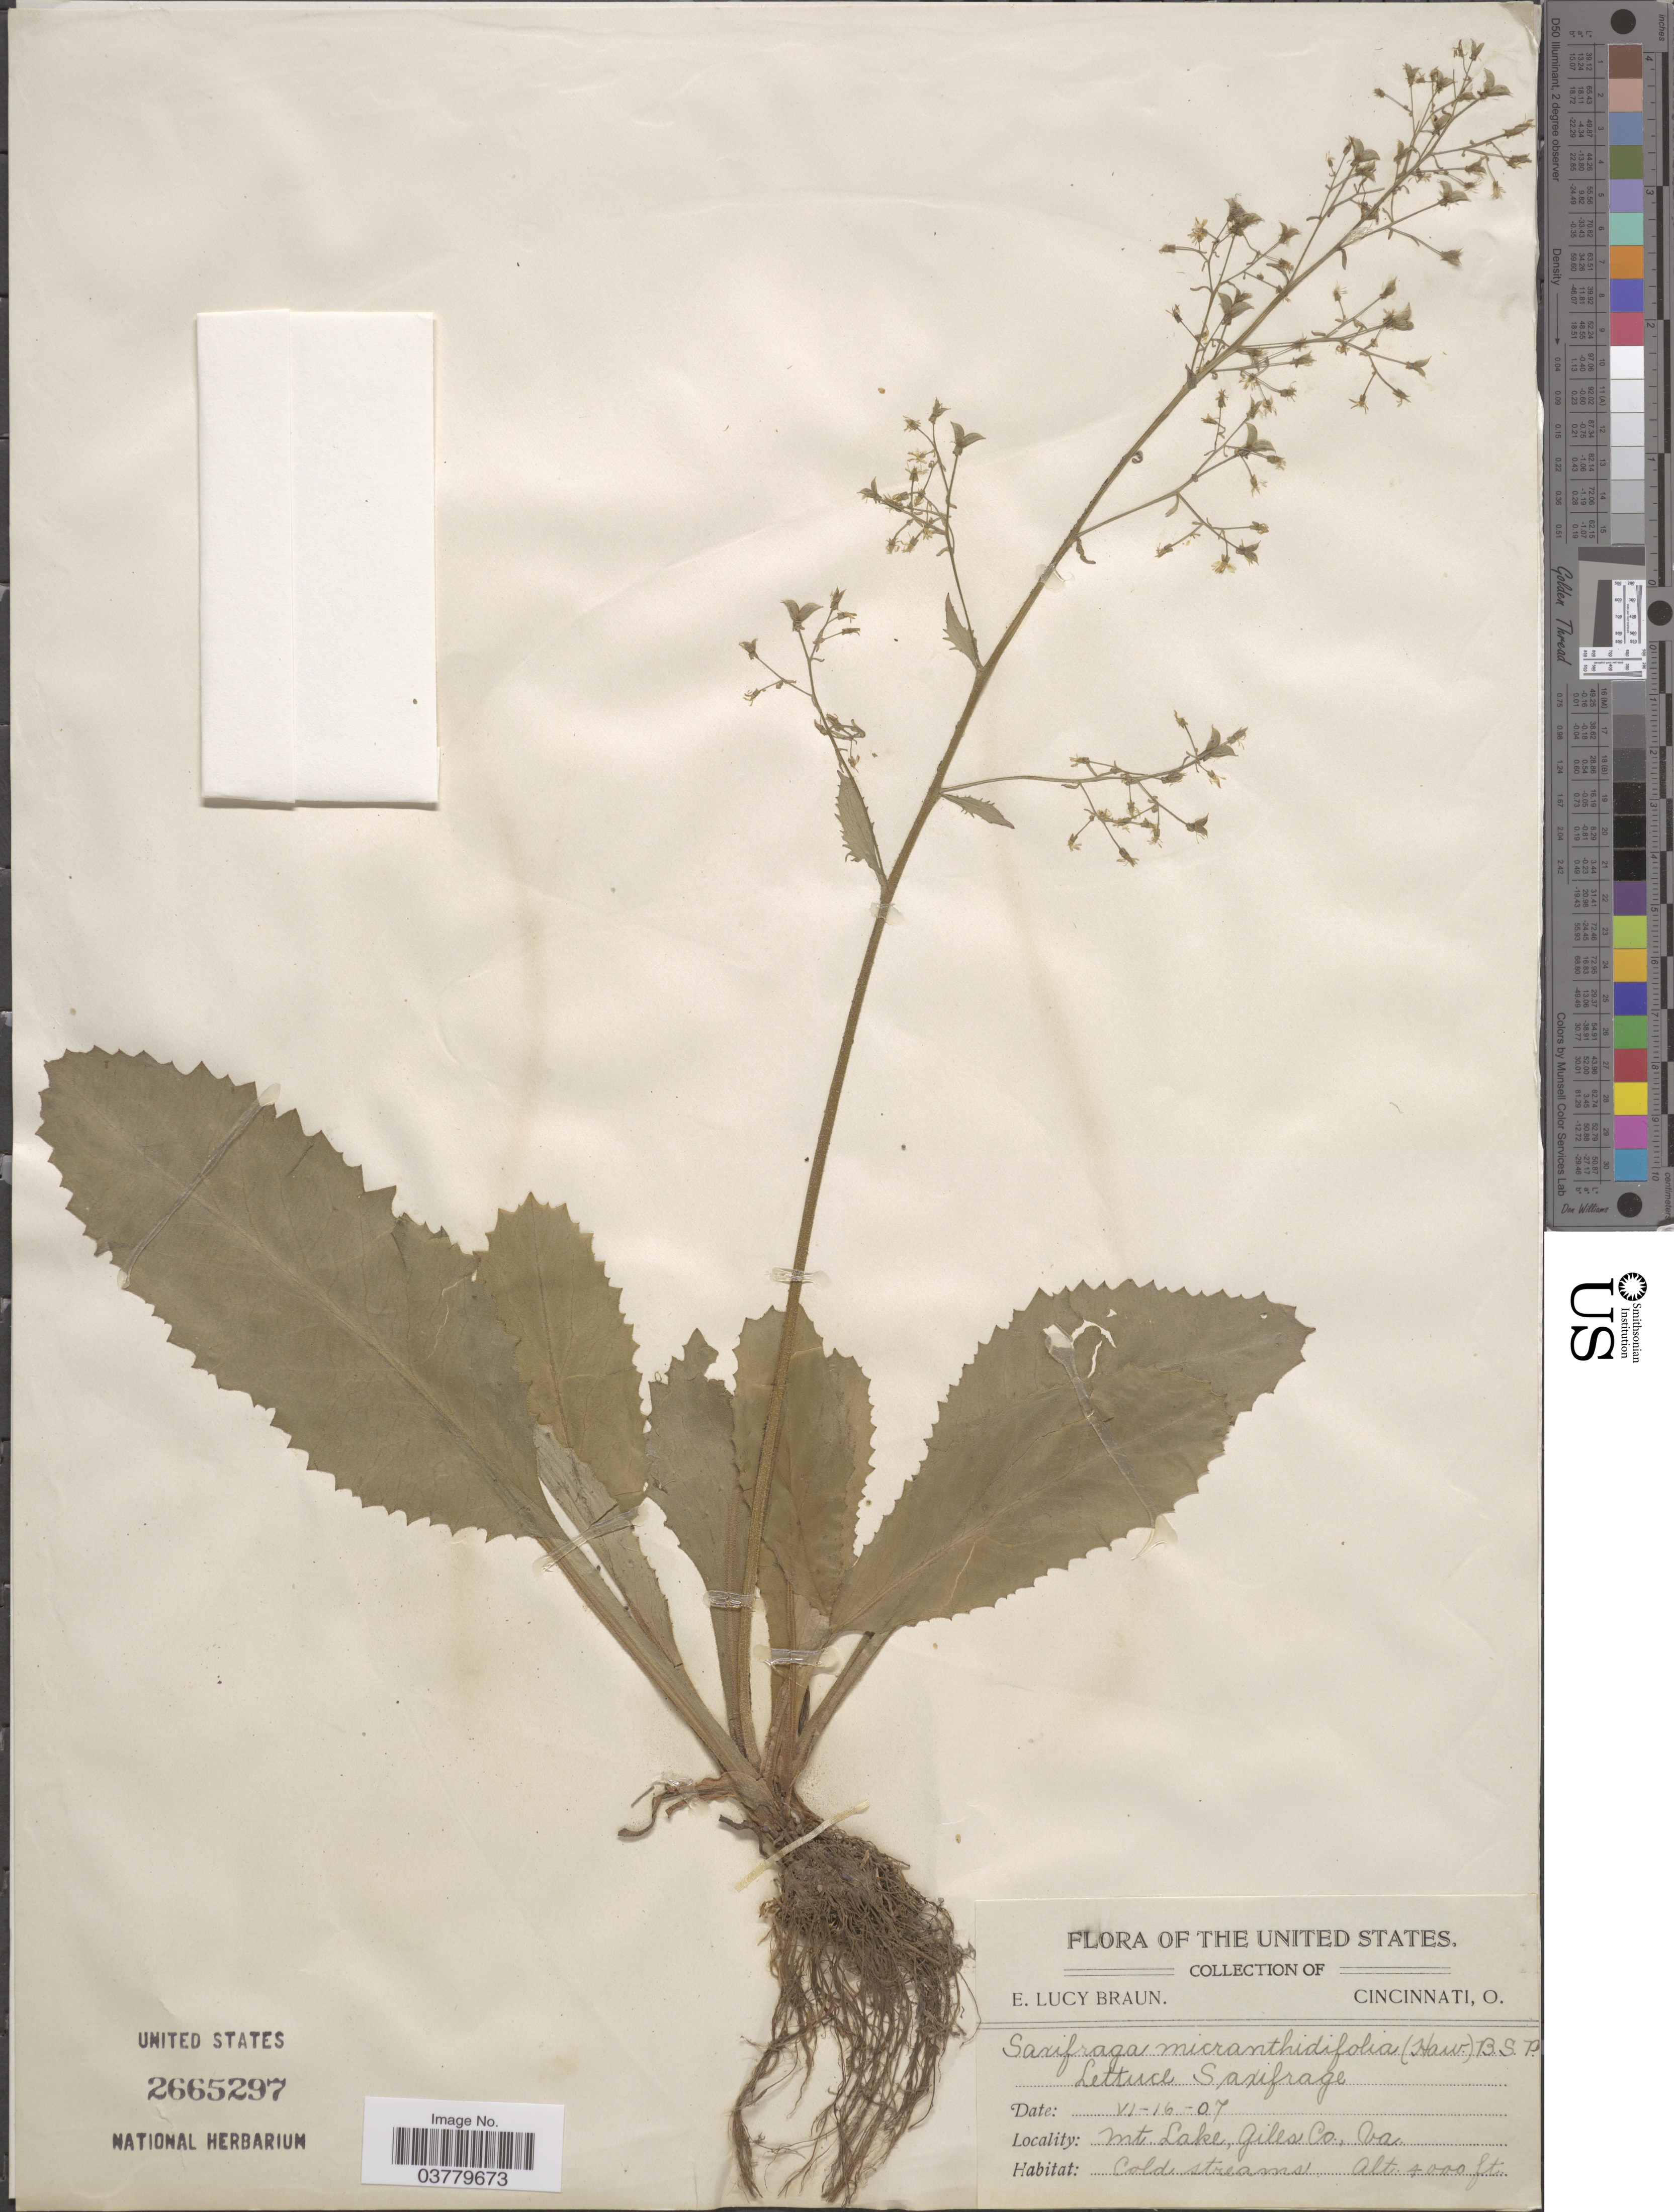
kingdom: Plantae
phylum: Tracheophyta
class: Magnoliopsida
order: Saxifragales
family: Saxifragaceae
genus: Micranthes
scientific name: Micranthes micranthidifolia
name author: (Haw.) Small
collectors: E. L. Braun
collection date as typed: Transcribed d/m/y: 16/6/7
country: United States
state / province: Virginia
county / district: Giles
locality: Mt. Lake, Giles Co.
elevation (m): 1219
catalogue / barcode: US 2665297